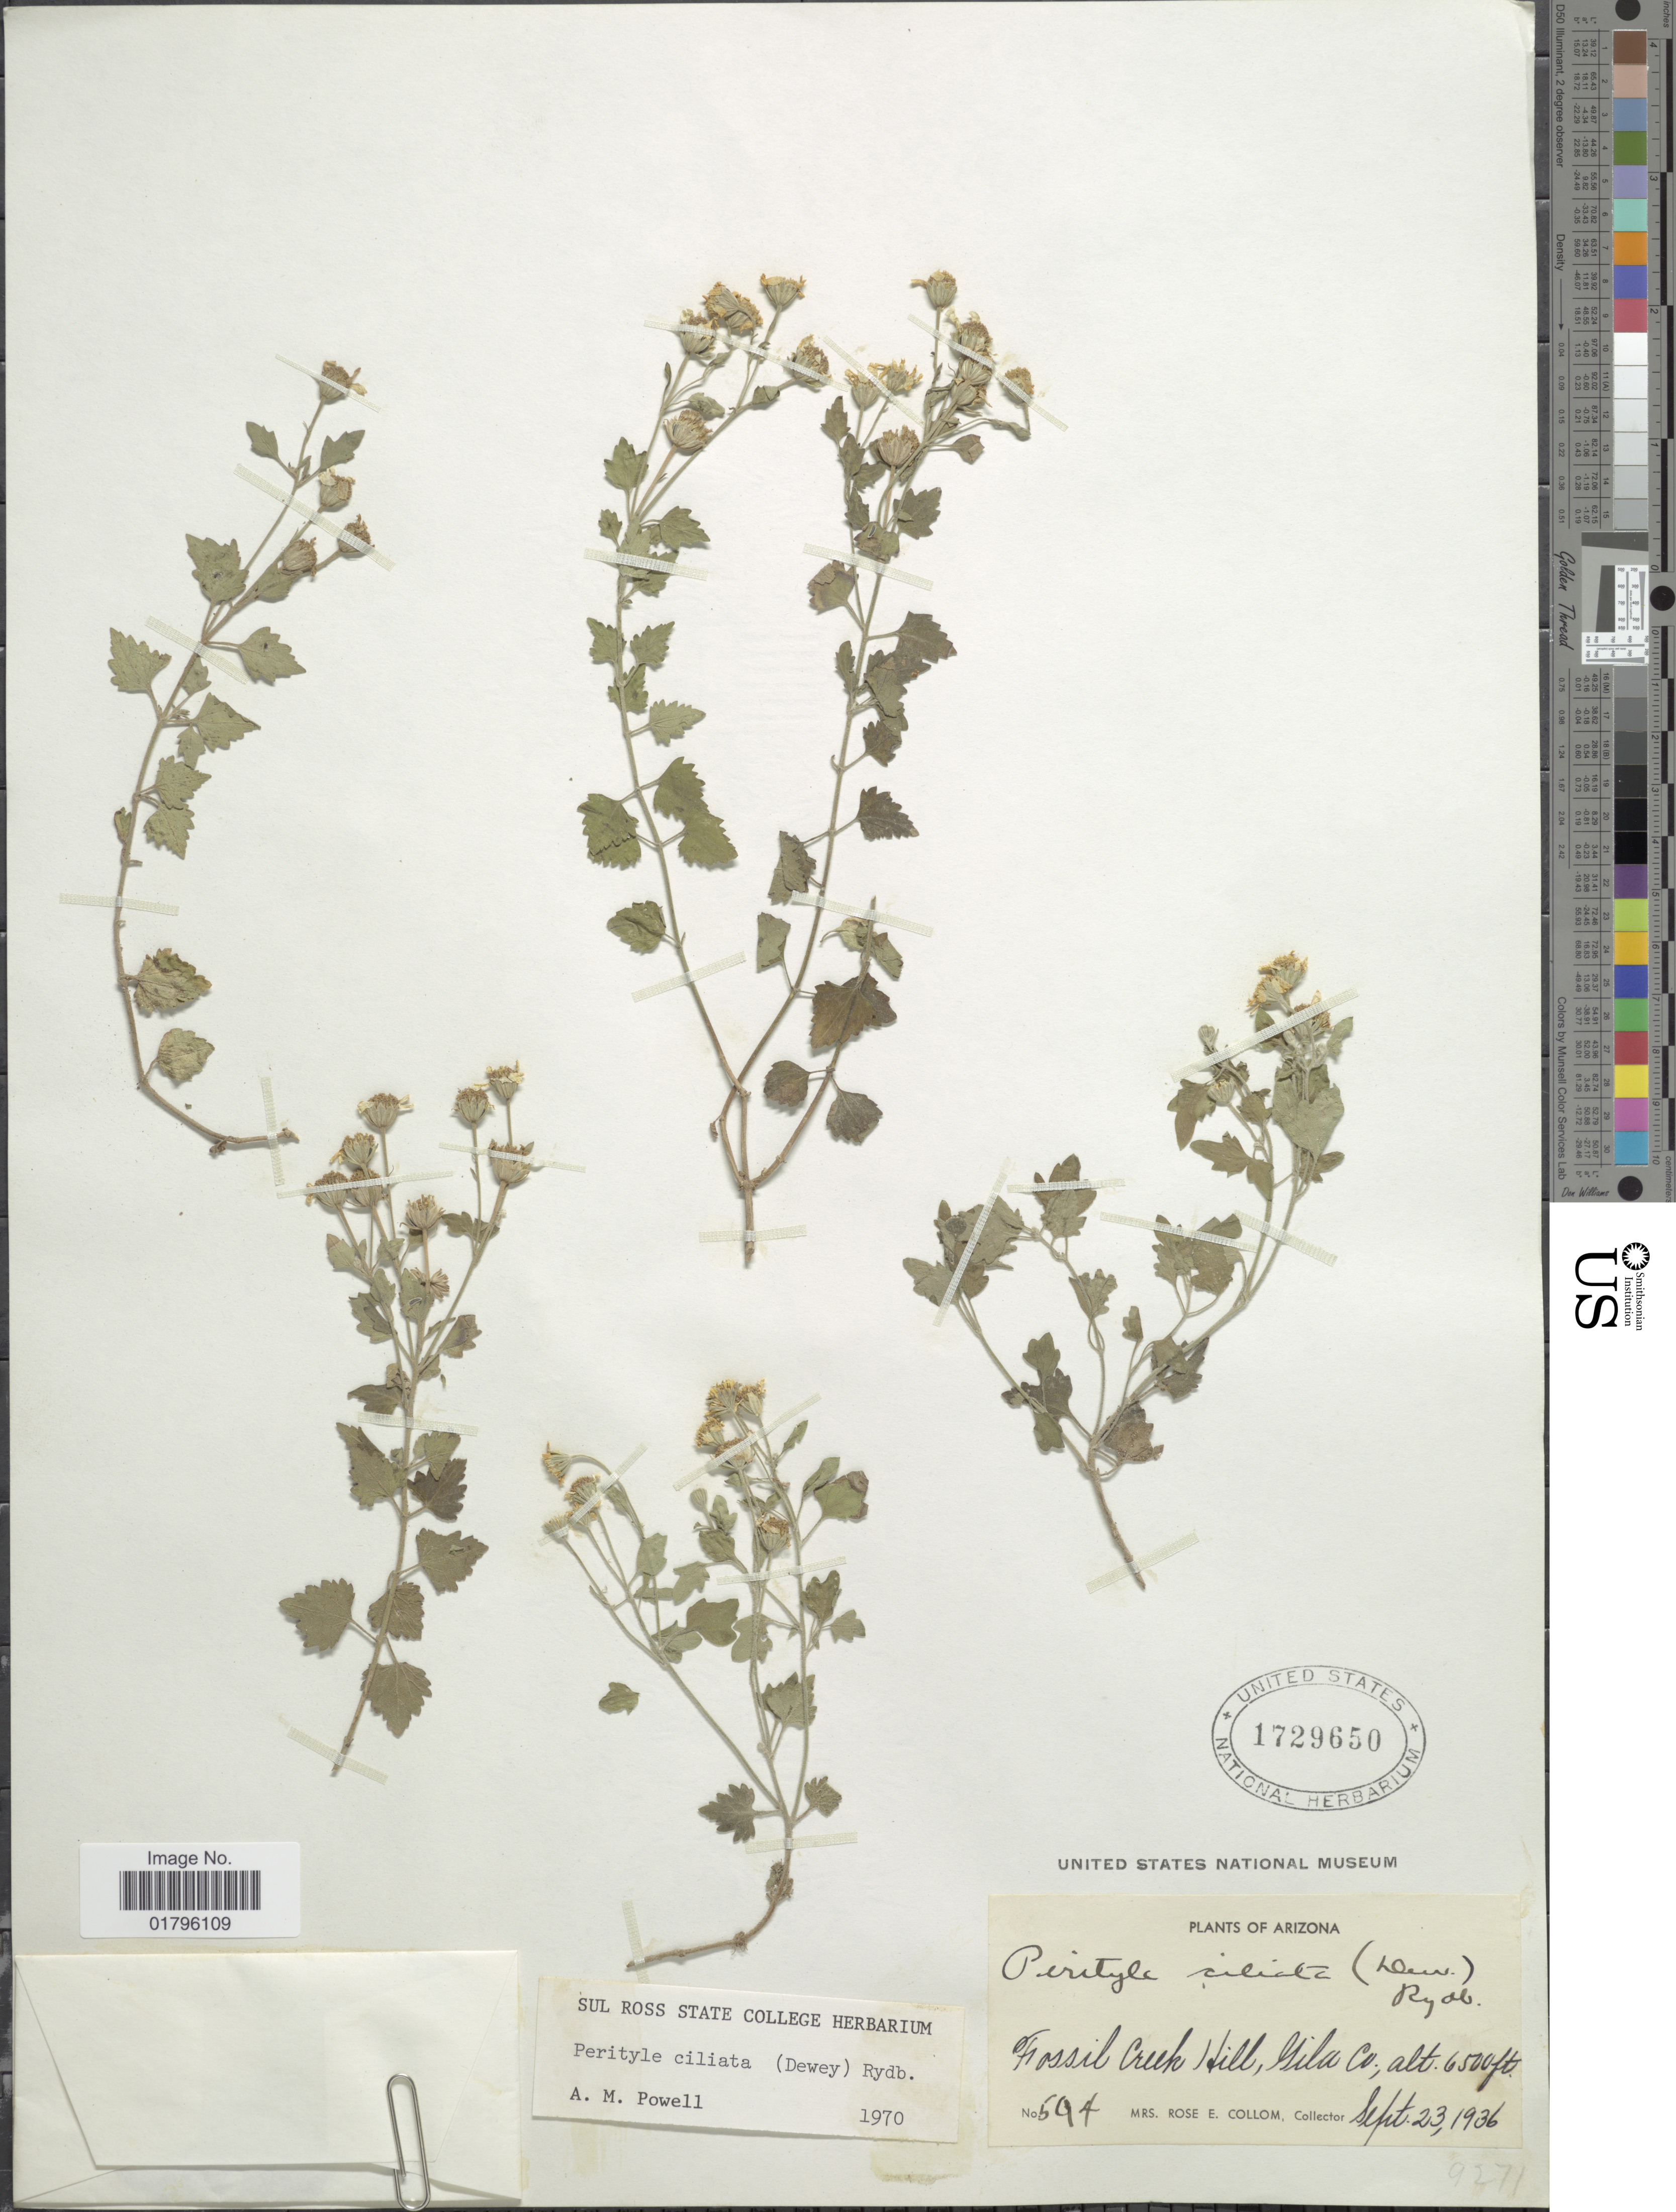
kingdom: Plantae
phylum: Tracheophyta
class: Magnoliopsida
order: Asterales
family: Asteraceae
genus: Perityle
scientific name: Perityle ciliata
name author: (L.H. Dewey) Rydb.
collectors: R. E. Collom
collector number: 594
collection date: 1936-09-23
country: United States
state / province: Arizona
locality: Fossil Creek Hill, Gila Co.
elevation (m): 1981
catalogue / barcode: US 1729650